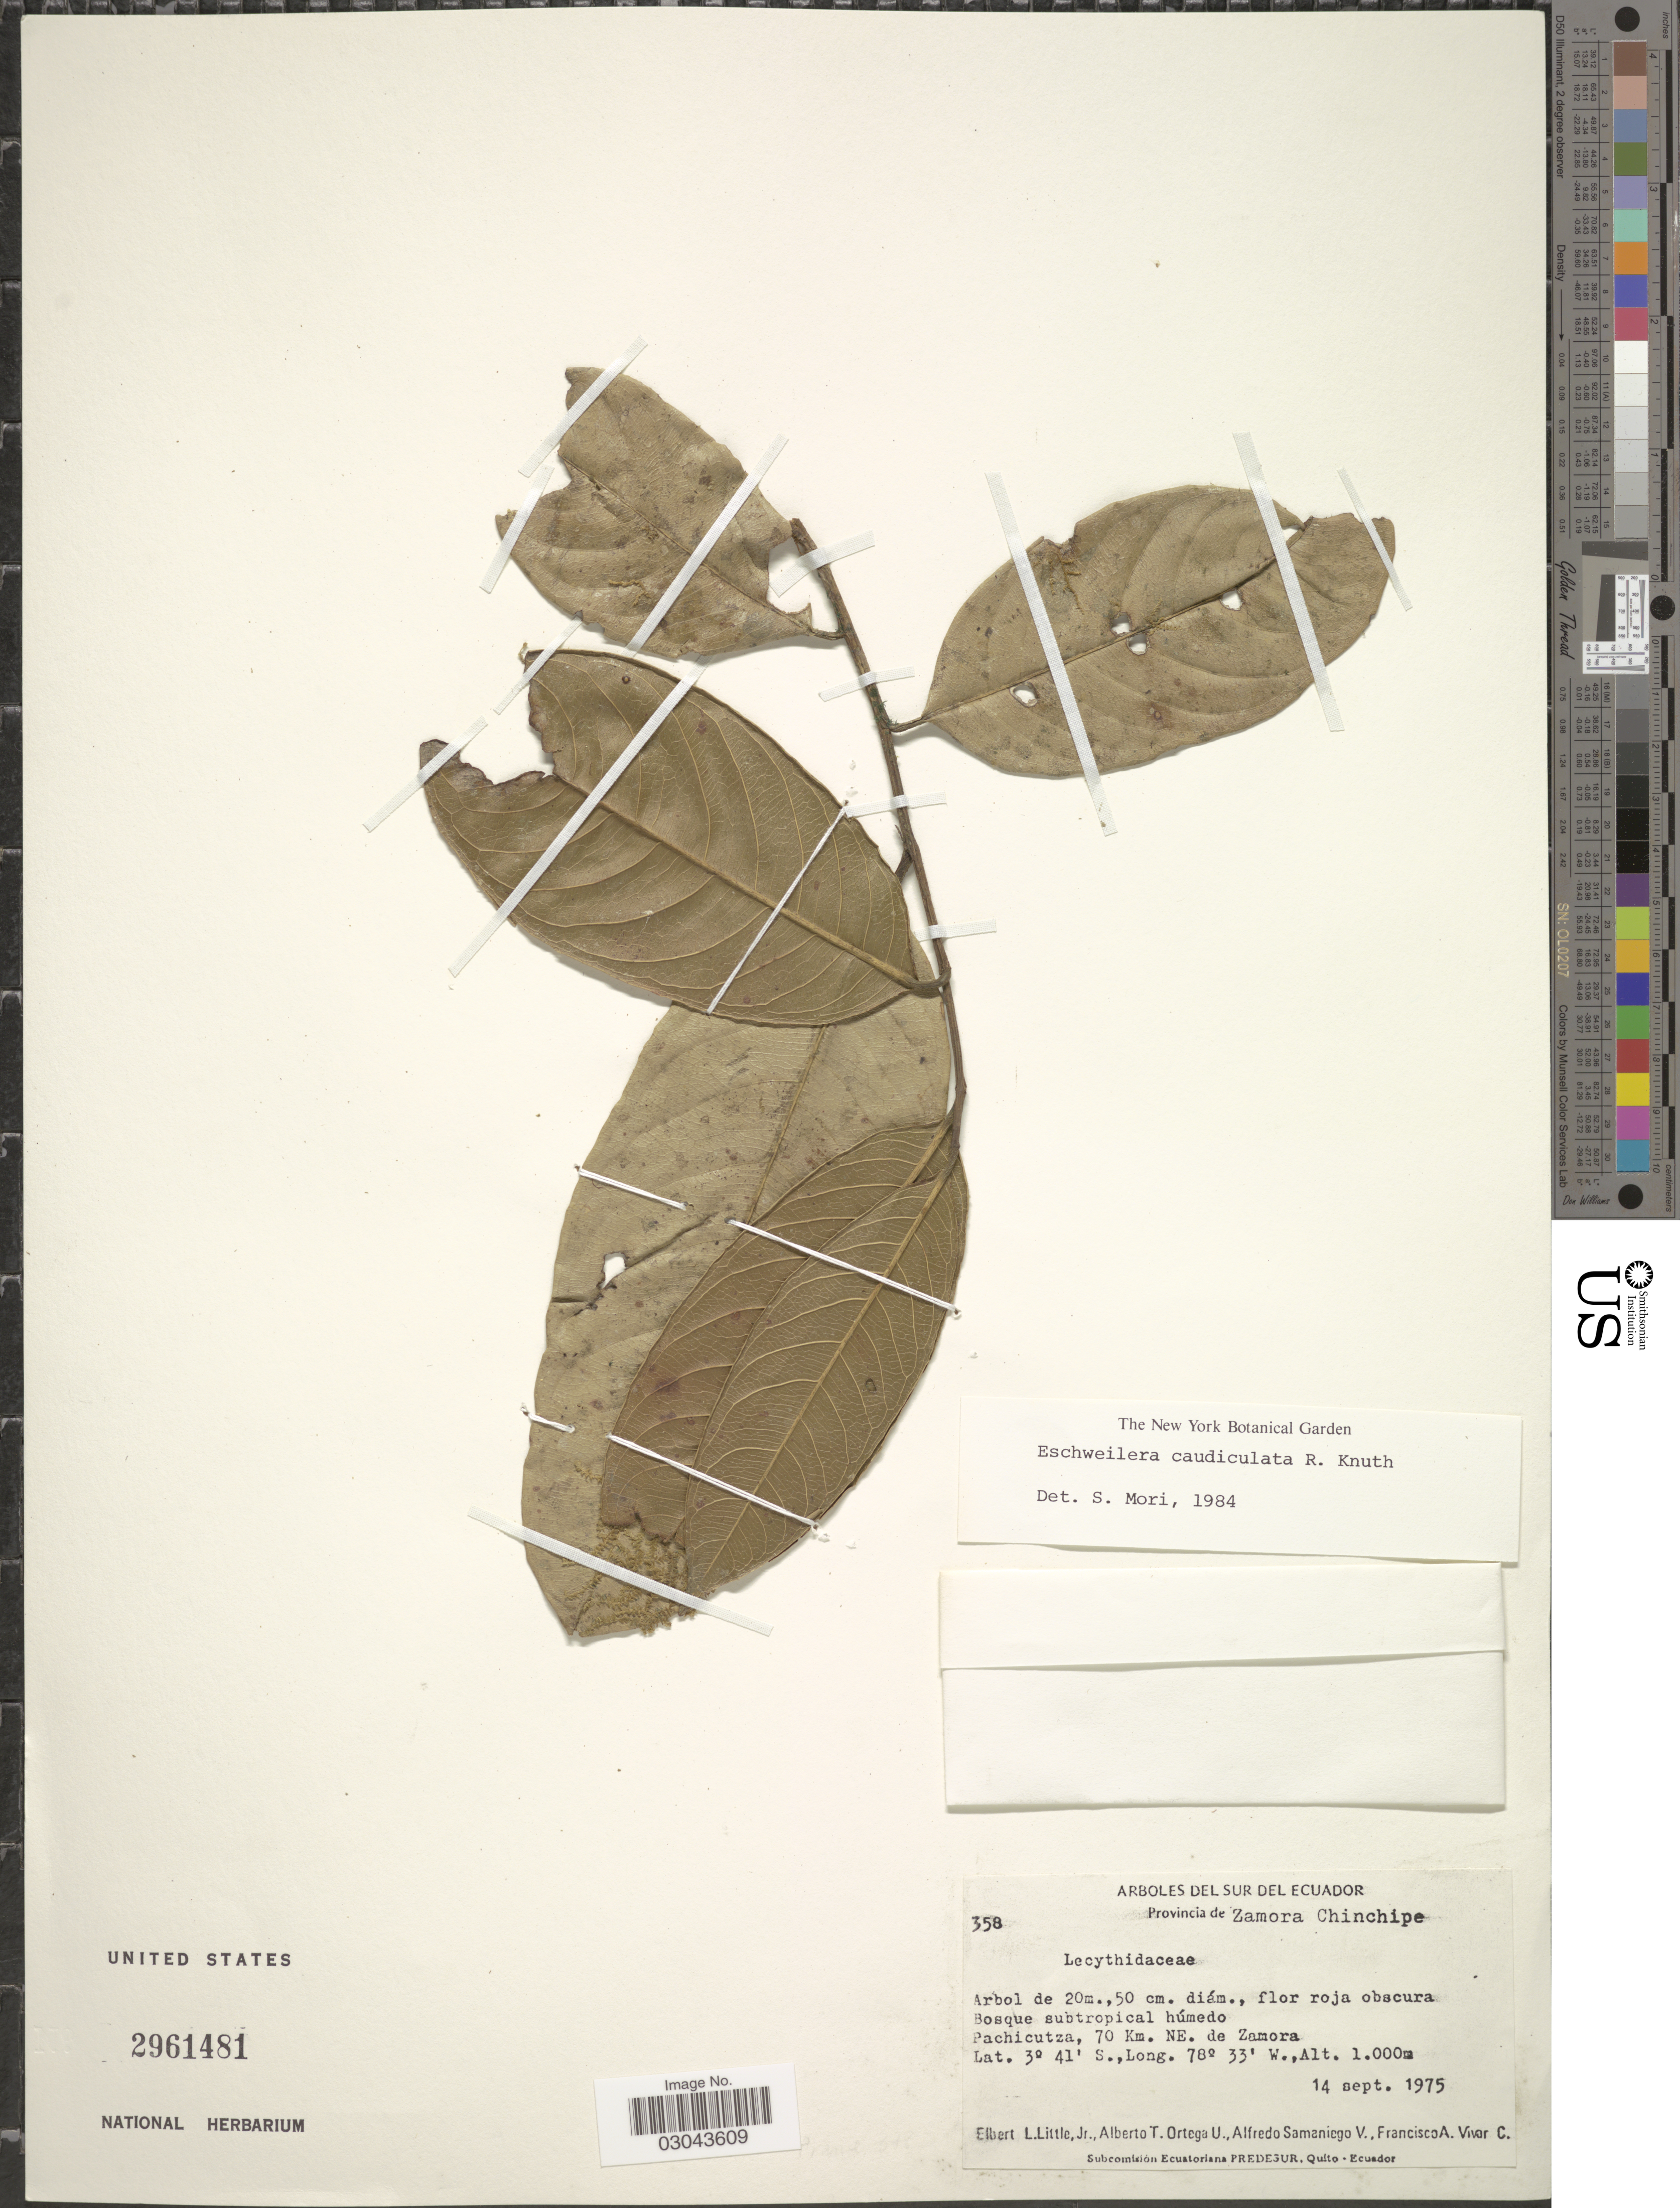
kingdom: Plantae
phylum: Tracheophyta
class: Magnoliopsida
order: Ericales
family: Lecythidaceae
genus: Eschweilera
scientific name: Eschweilera caudiculata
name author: R. Knuth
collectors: E. L. Little, A. T. Ortega U., A. V. Samaniego & F. A. Vivar C.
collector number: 358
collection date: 1975-09-14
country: Ecuador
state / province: Zamora-Chinchipe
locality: Arboles del sur del Ecuador, Pachicutza, 70 Km. NE. de Zamora.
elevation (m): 1000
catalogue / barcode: US 2961481